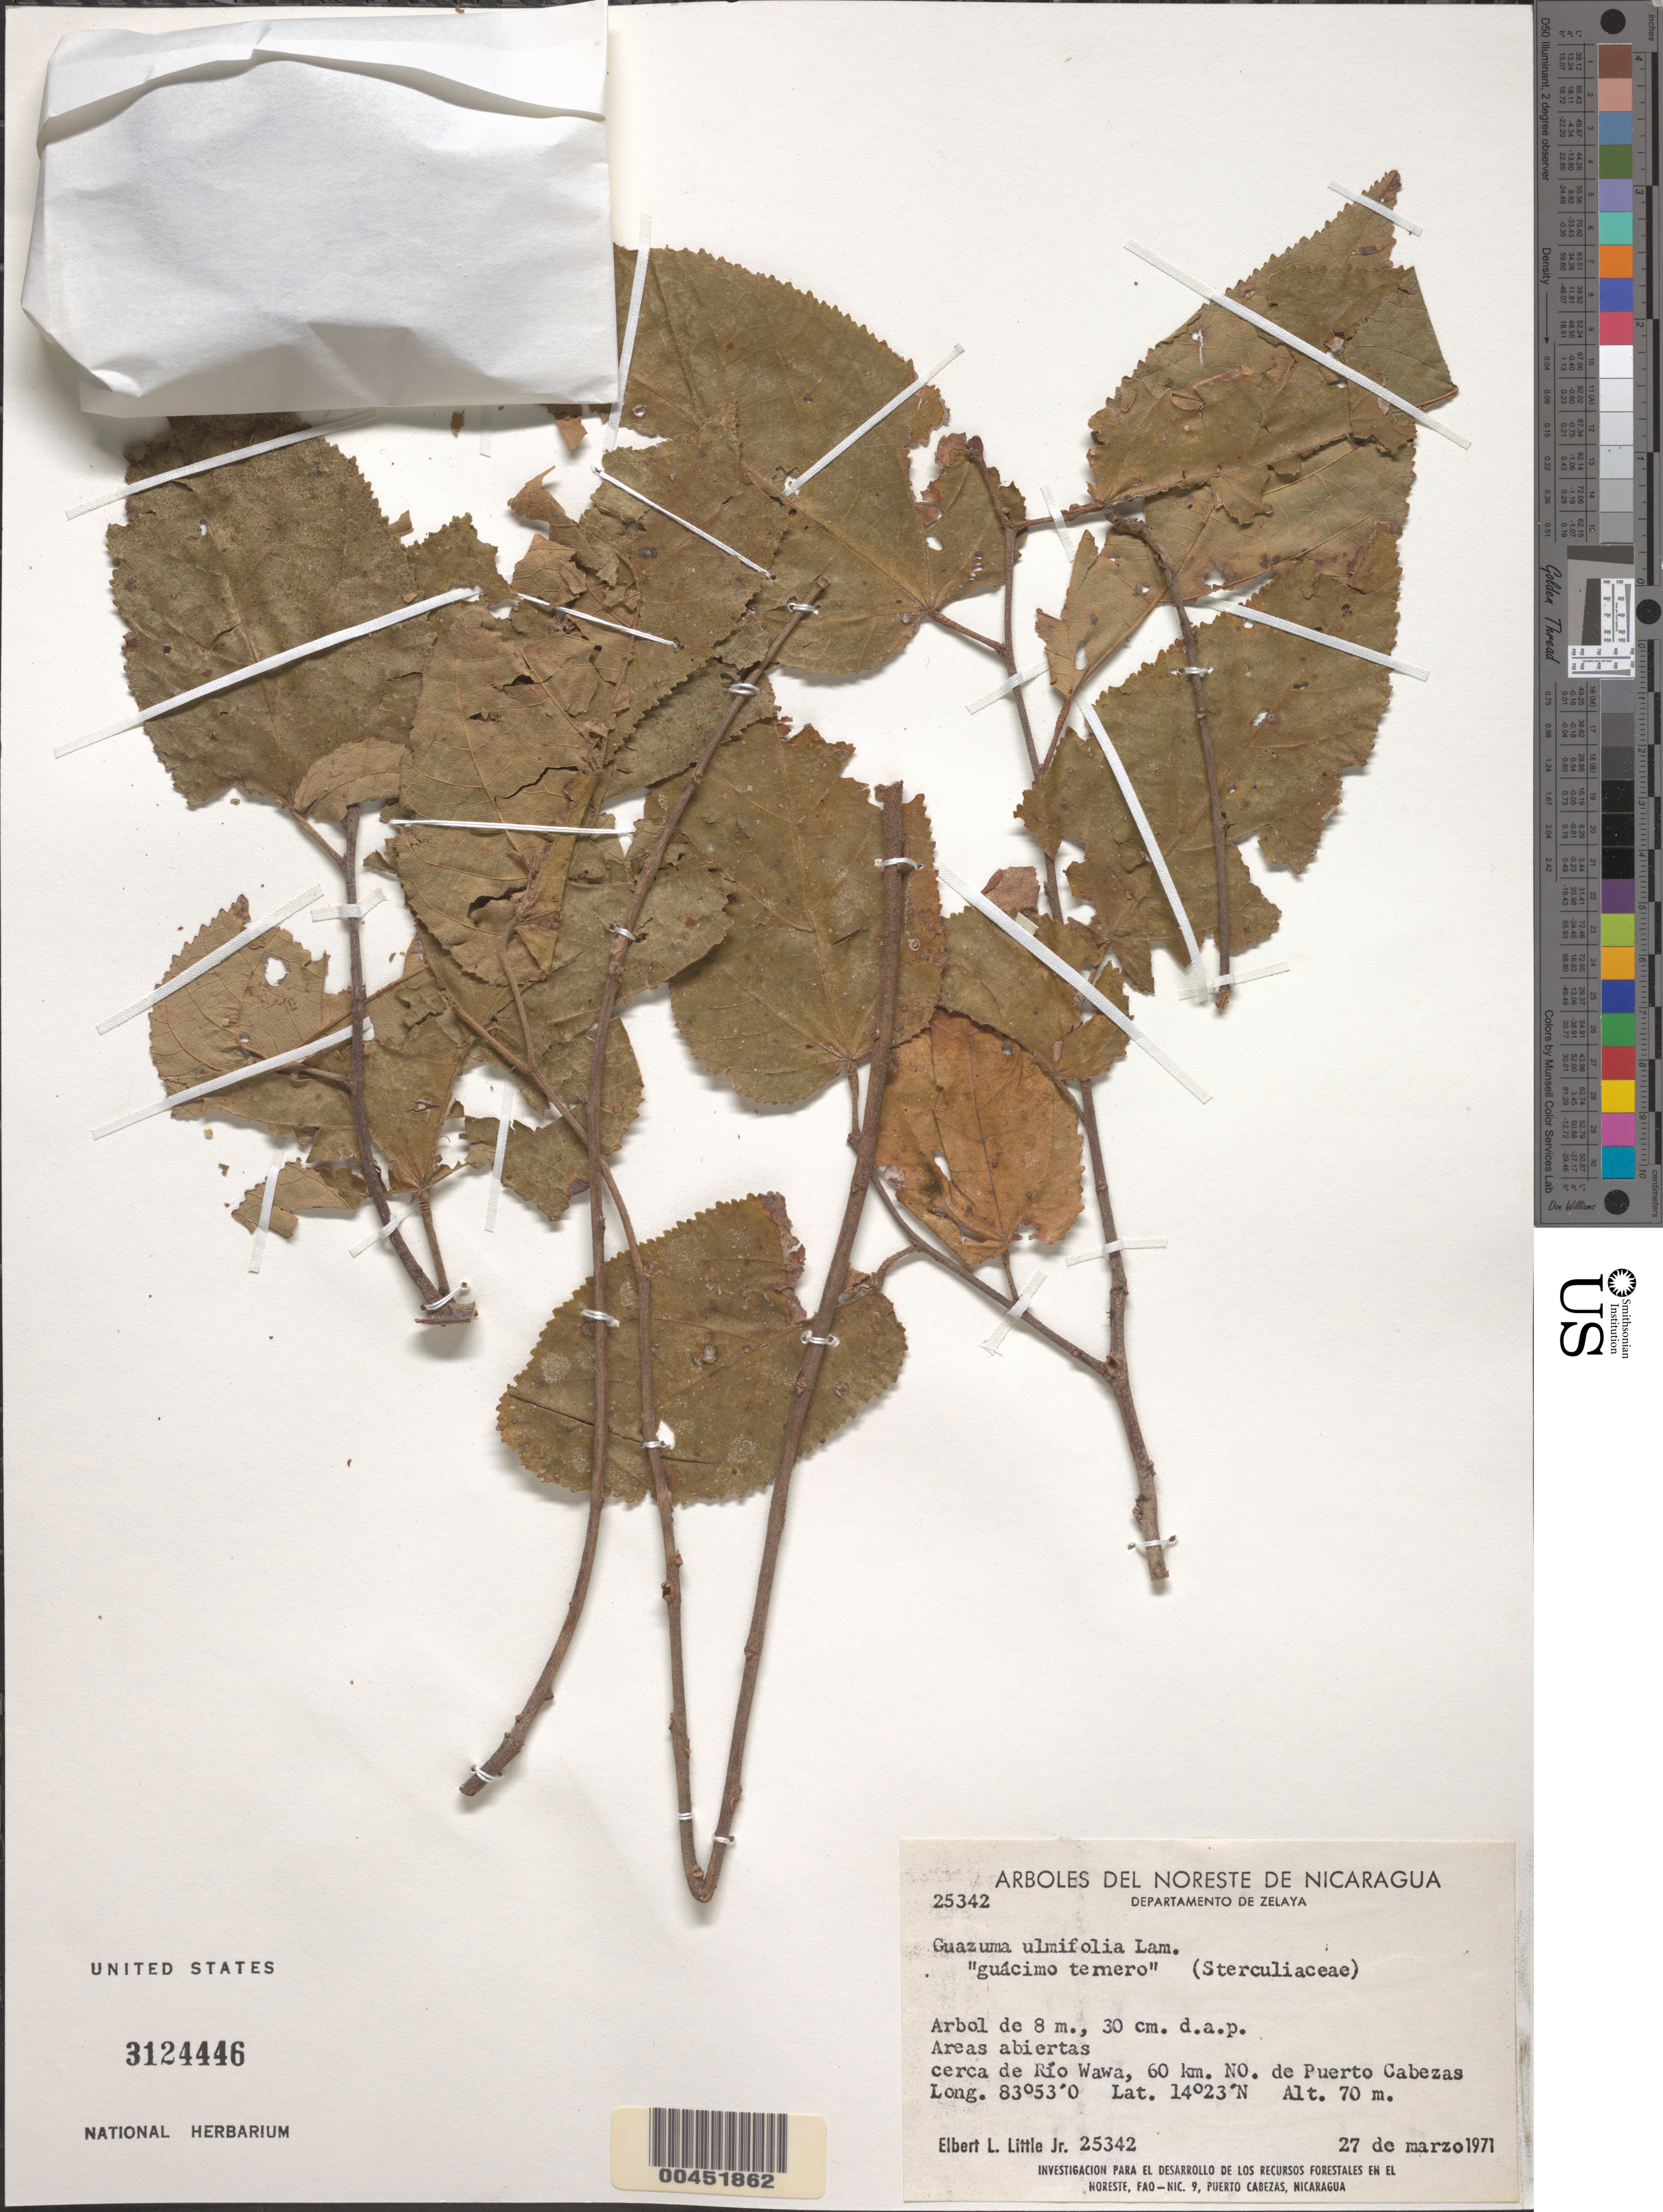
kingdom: Plantae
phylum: Tracheophyta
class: Magnoliopsida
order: Malvales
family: Malvaceae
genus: Guazuma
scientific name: Guazuma ulmifolia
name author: Lam.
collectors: E. L. Little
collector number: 25342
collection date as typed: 27 Mar 1971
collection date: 1971-03-27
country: Nicaragua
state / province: Atlántico Norte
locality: cerca de Río Wawa, 60 km NO de Puerto Cabezas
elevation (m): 70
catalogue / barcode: US 3124446